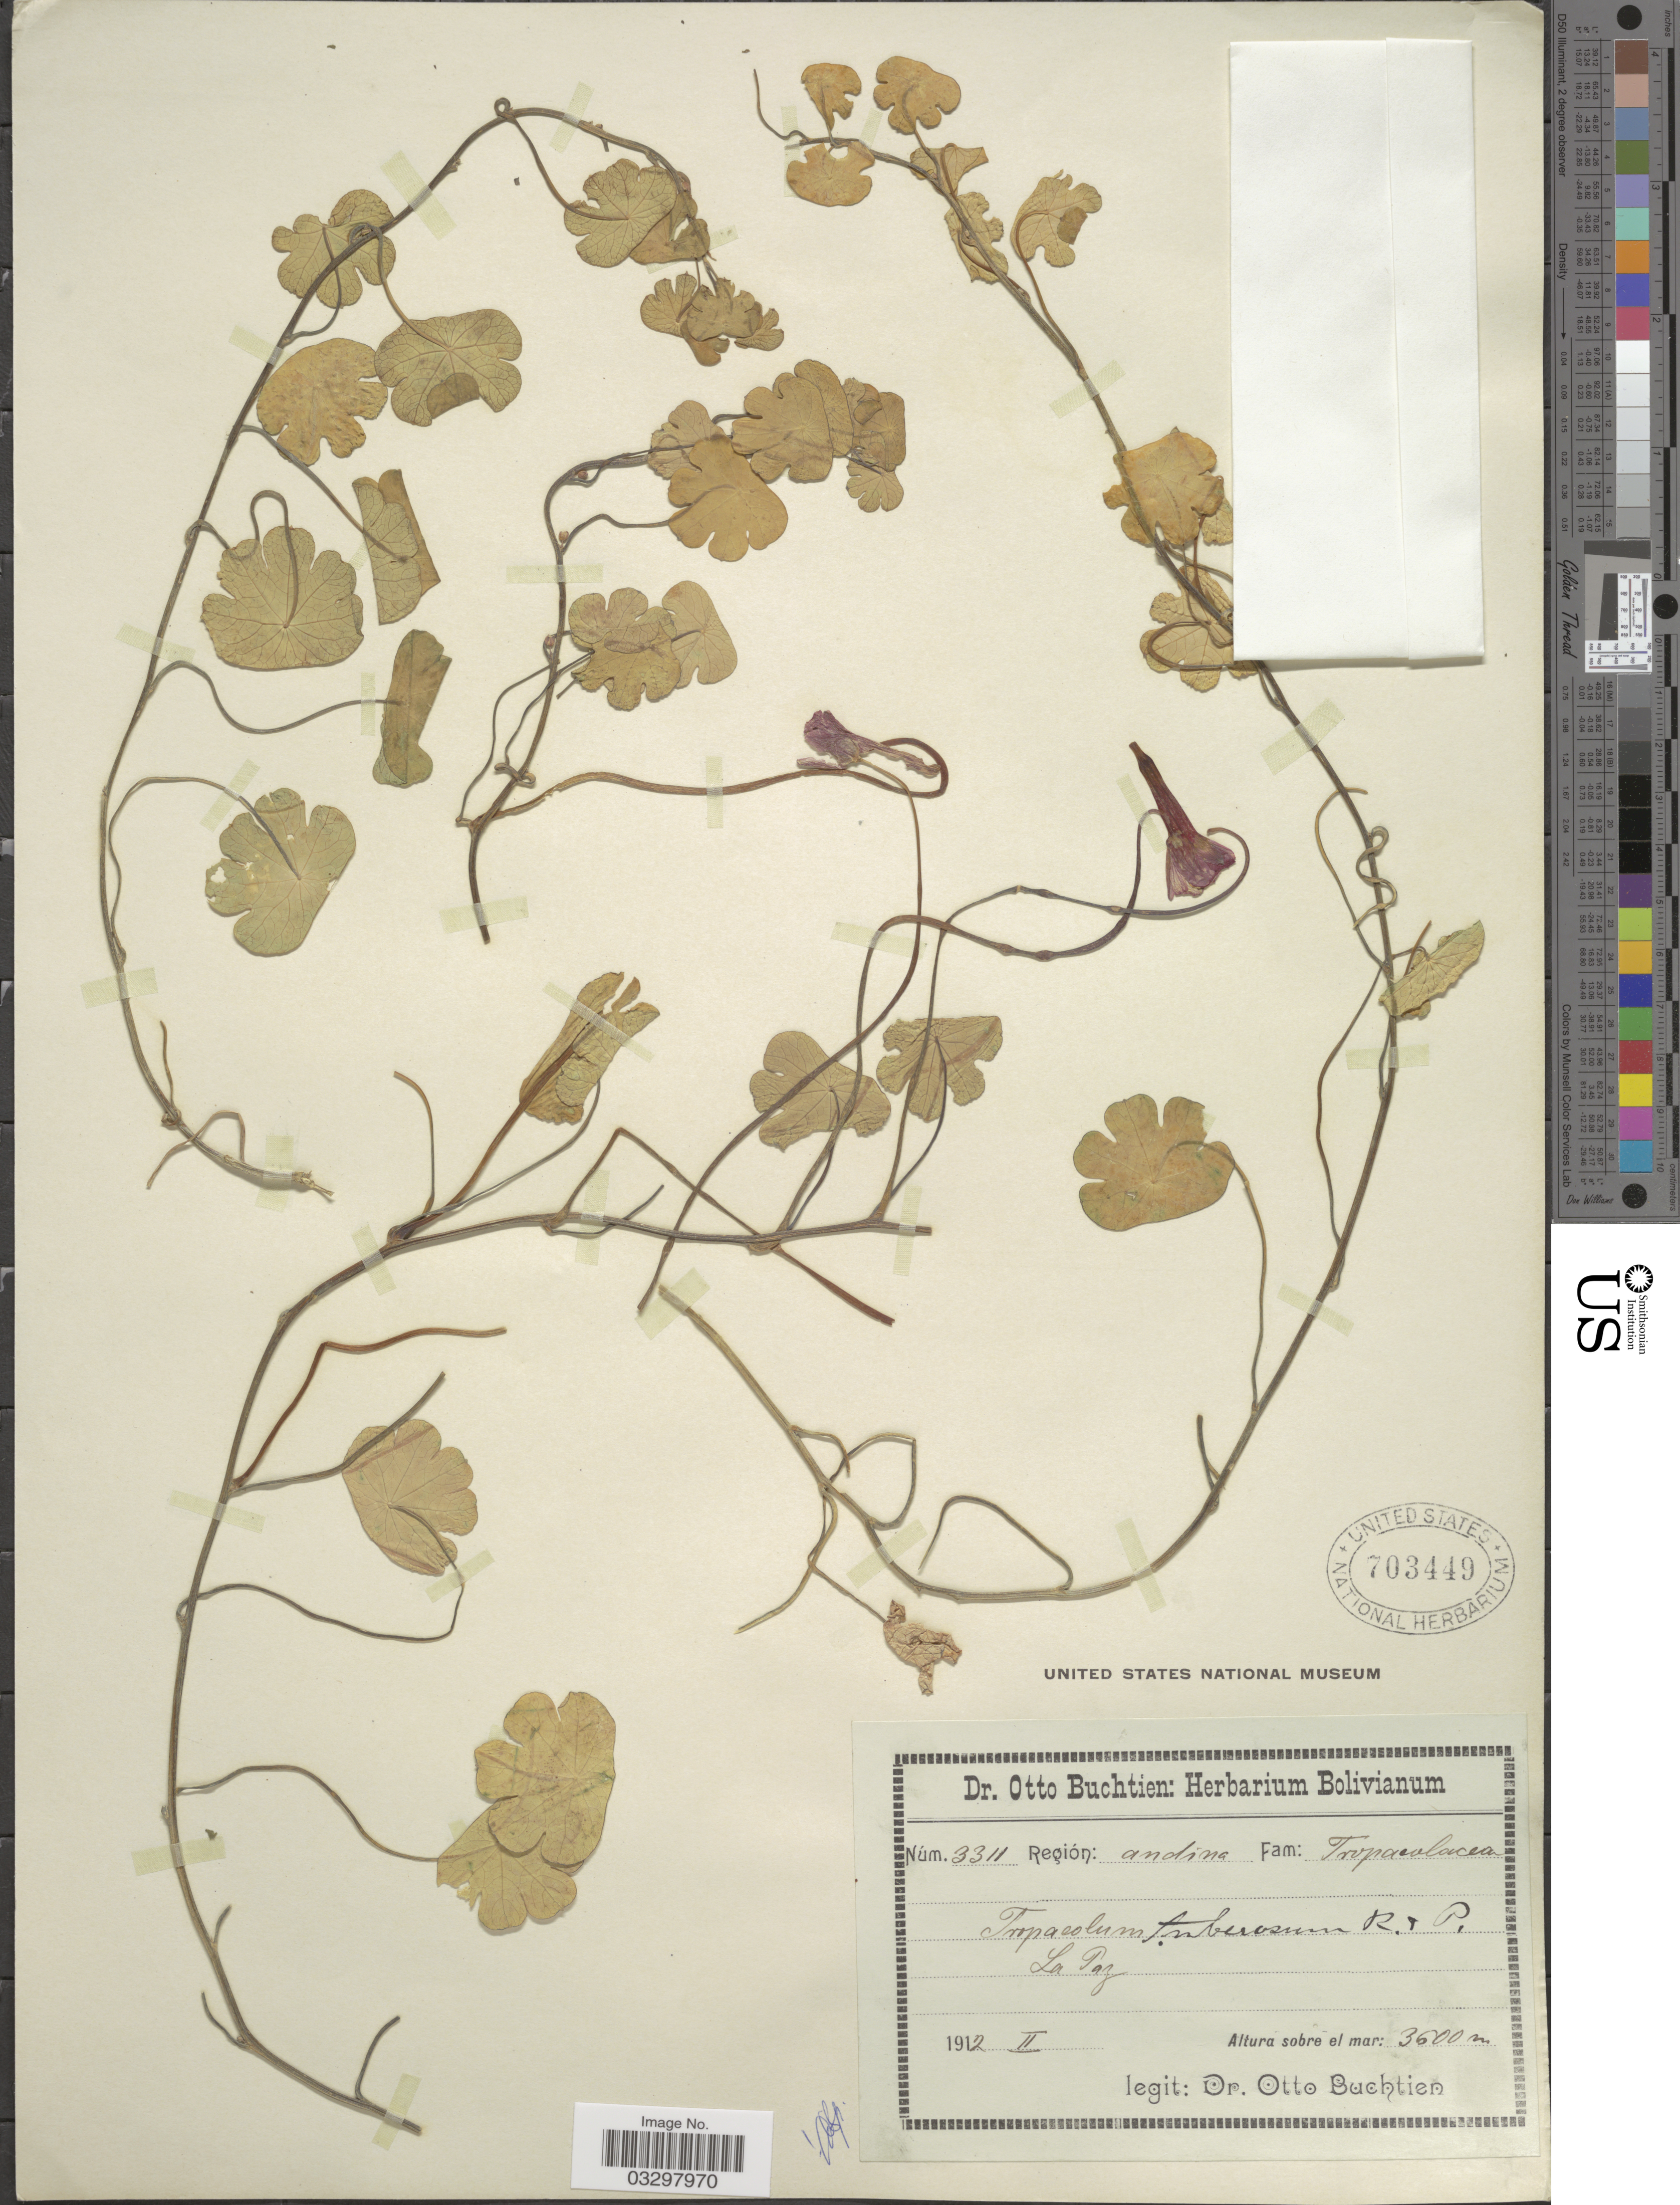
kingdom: Plantae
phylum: Tracheophyta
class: Magnoliopsida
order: Brassicales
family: Tropaeolaceae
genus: Tropaeolum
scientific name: Tropaeolum tuberosum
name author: Ruiz & Pav.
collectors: O. Buchtien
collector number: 3311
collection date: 1912-02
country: Bolivia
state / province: La Paz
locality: Región: Andina.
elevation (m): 3600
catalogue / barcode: US 703449